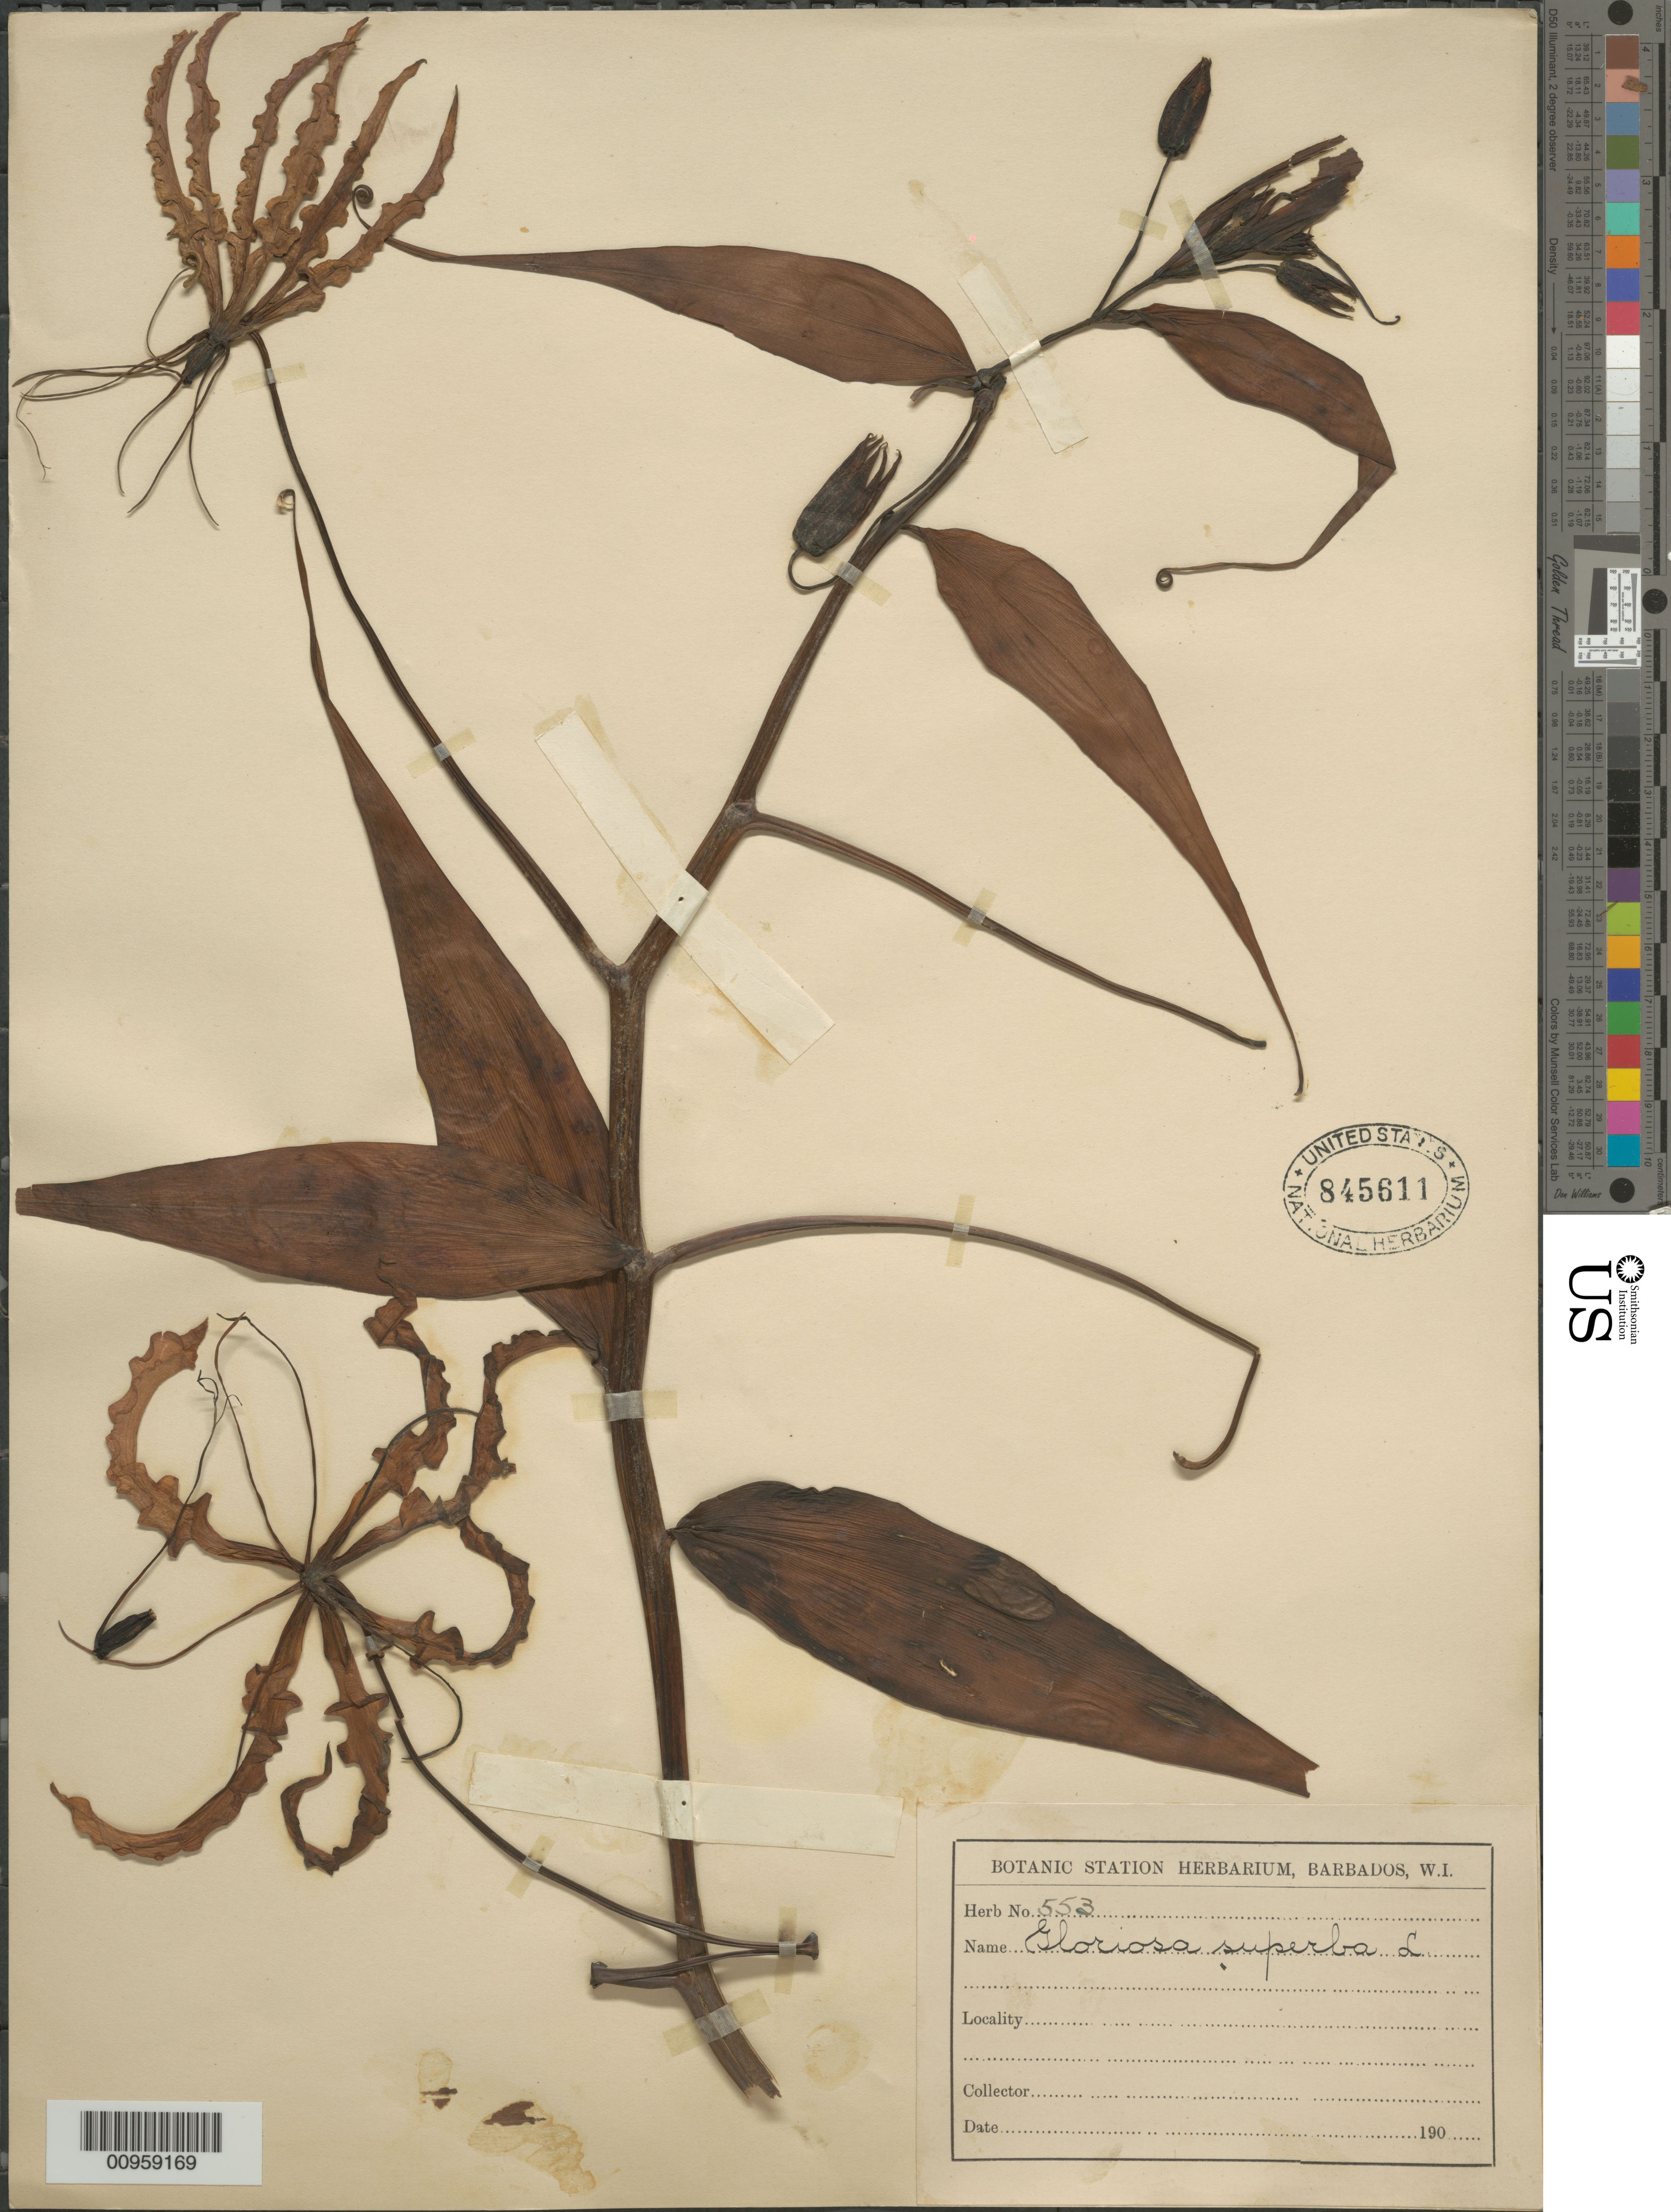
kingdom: Plantae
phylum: Tracheophyta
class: Liliopsida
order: Liliales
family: Colchicaceae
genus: Gloriosa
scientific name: Gloriosa superba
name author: L.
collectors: ex herb. Bot. Sta. Barbados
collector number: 553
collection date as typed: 1900 to -- --- 1999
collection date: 1900/1999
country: Barbados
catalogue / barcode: US 845611